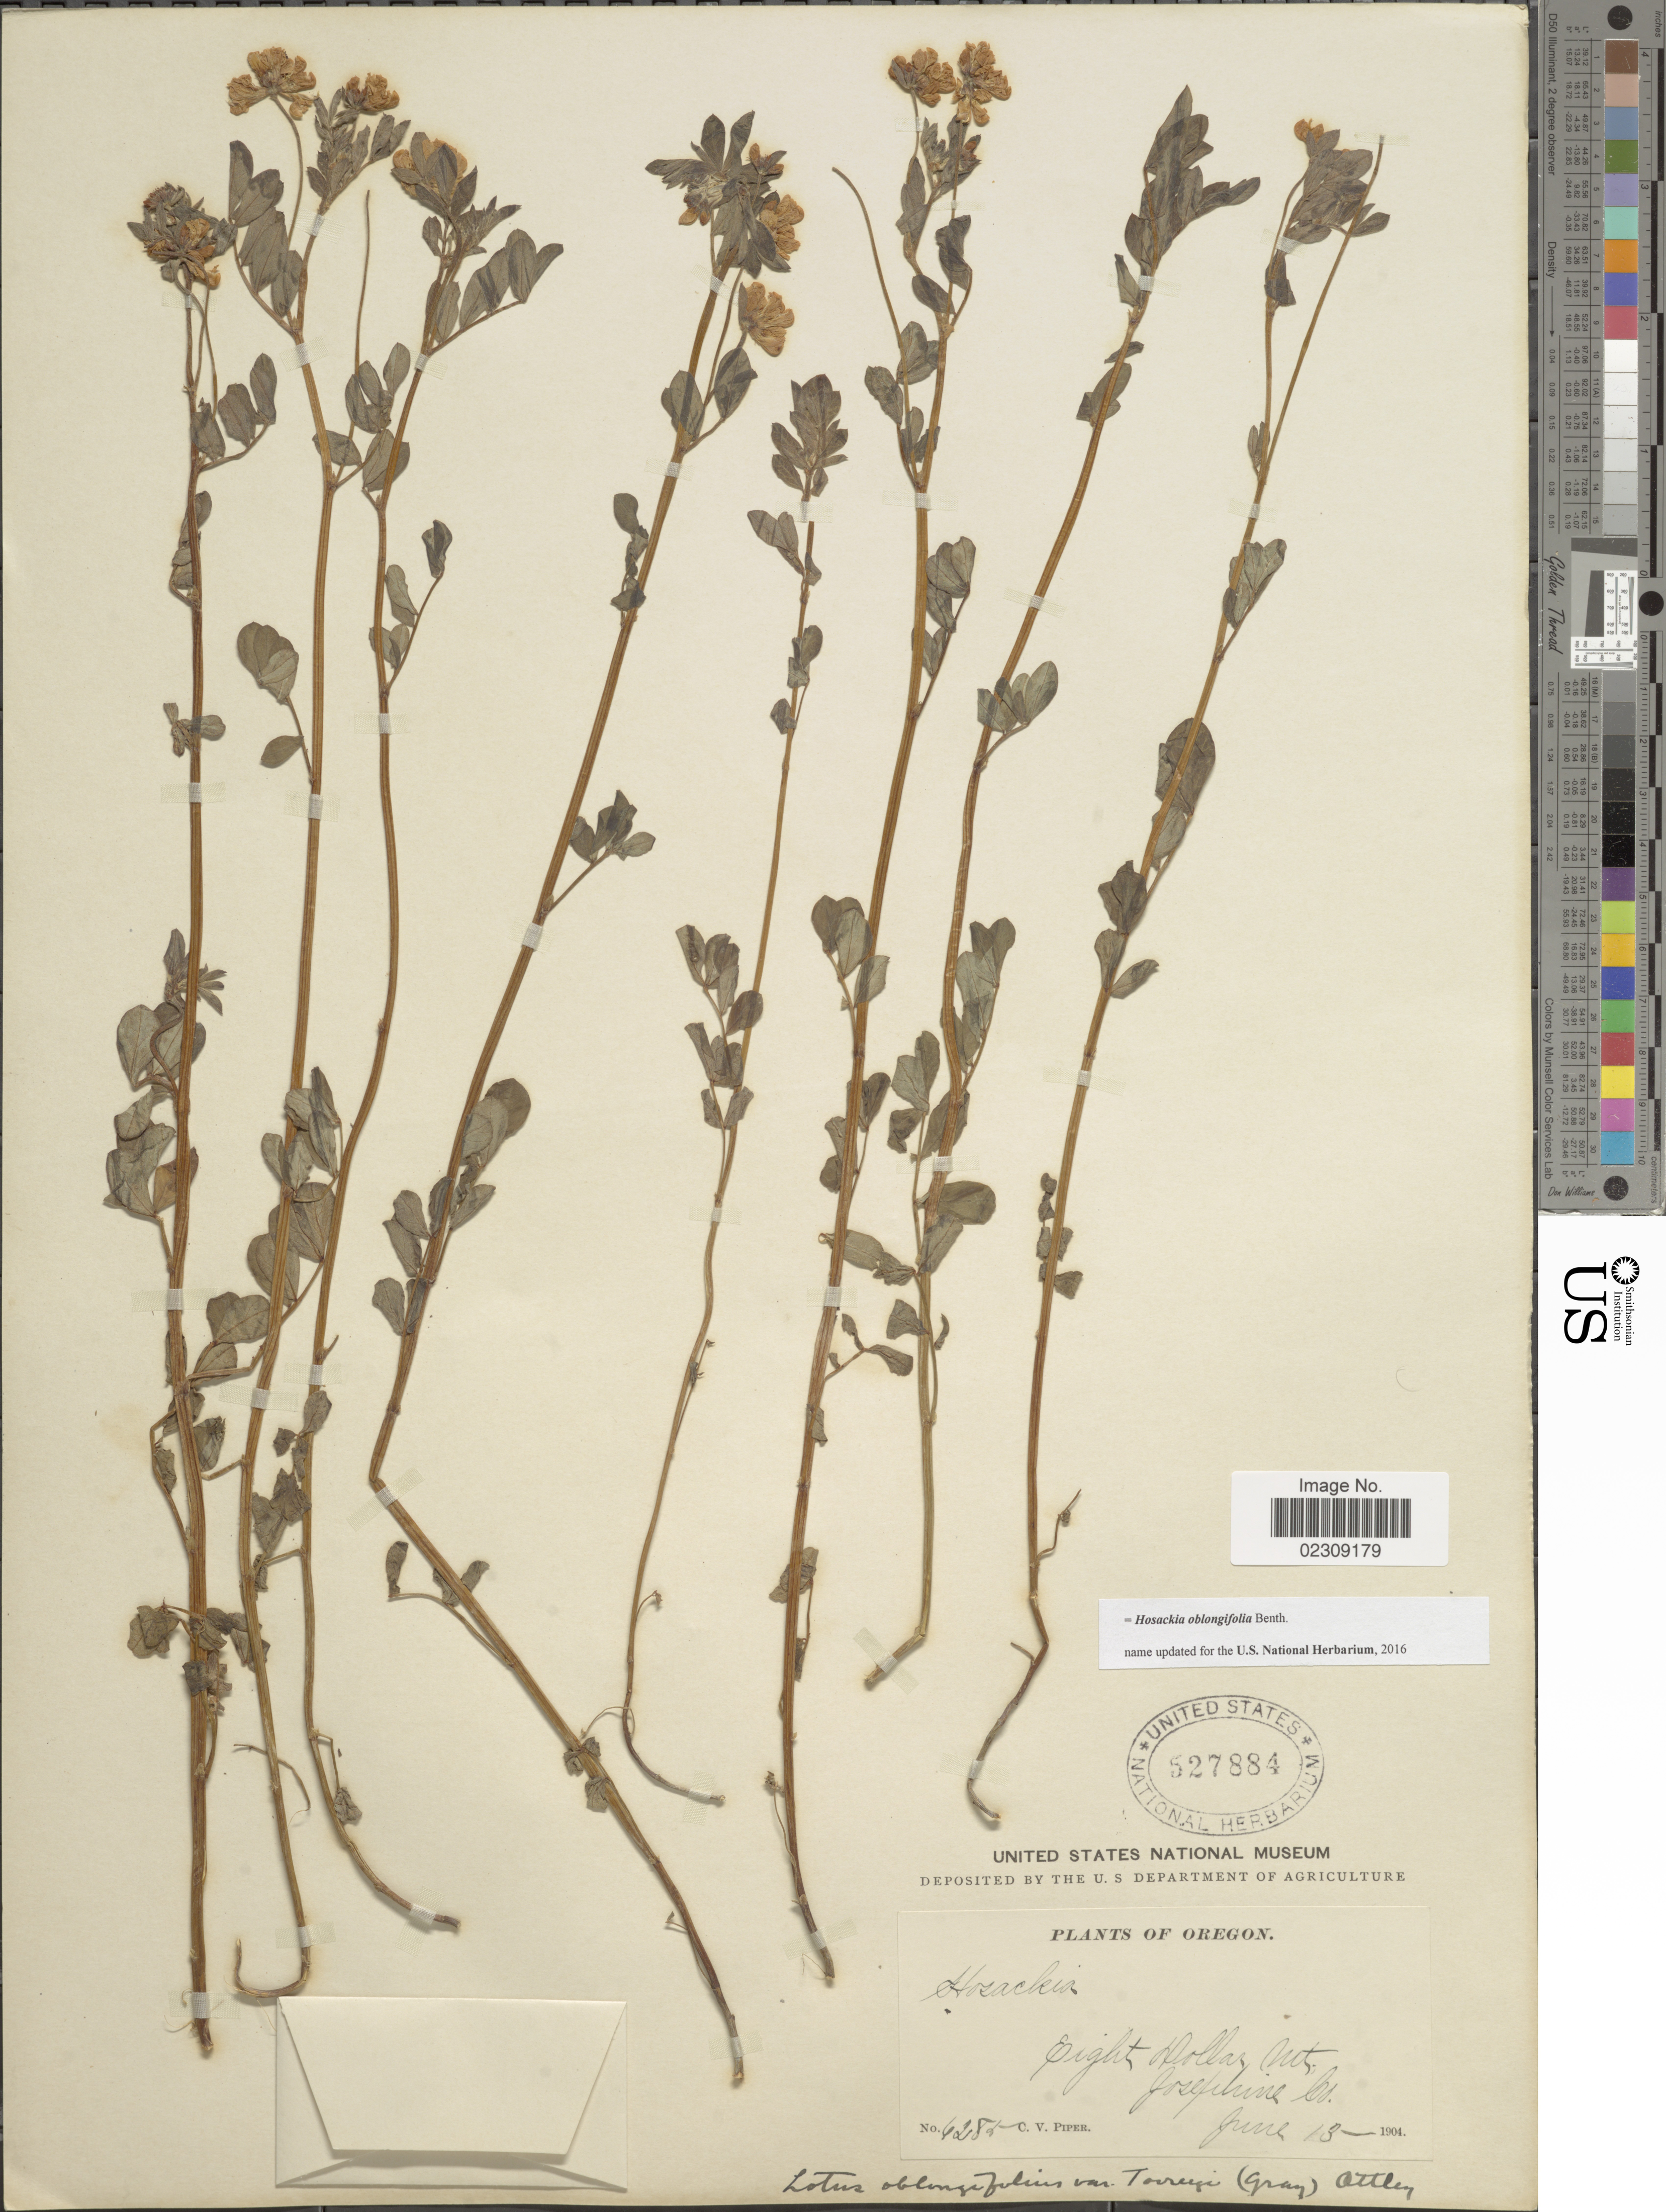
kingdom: Plantae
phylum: Tracheophyta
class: Magnoliopsida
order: Fabales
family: Fabaceae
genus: Hosackia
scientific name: Hosackia oblongifolia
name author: Benth.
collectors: C. V. Piper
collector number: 6285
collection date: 1904-06-13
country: United States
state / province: Oregon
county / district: Josephine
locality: Eight Dollar Mts, Josephine Co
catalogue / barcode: US 527884